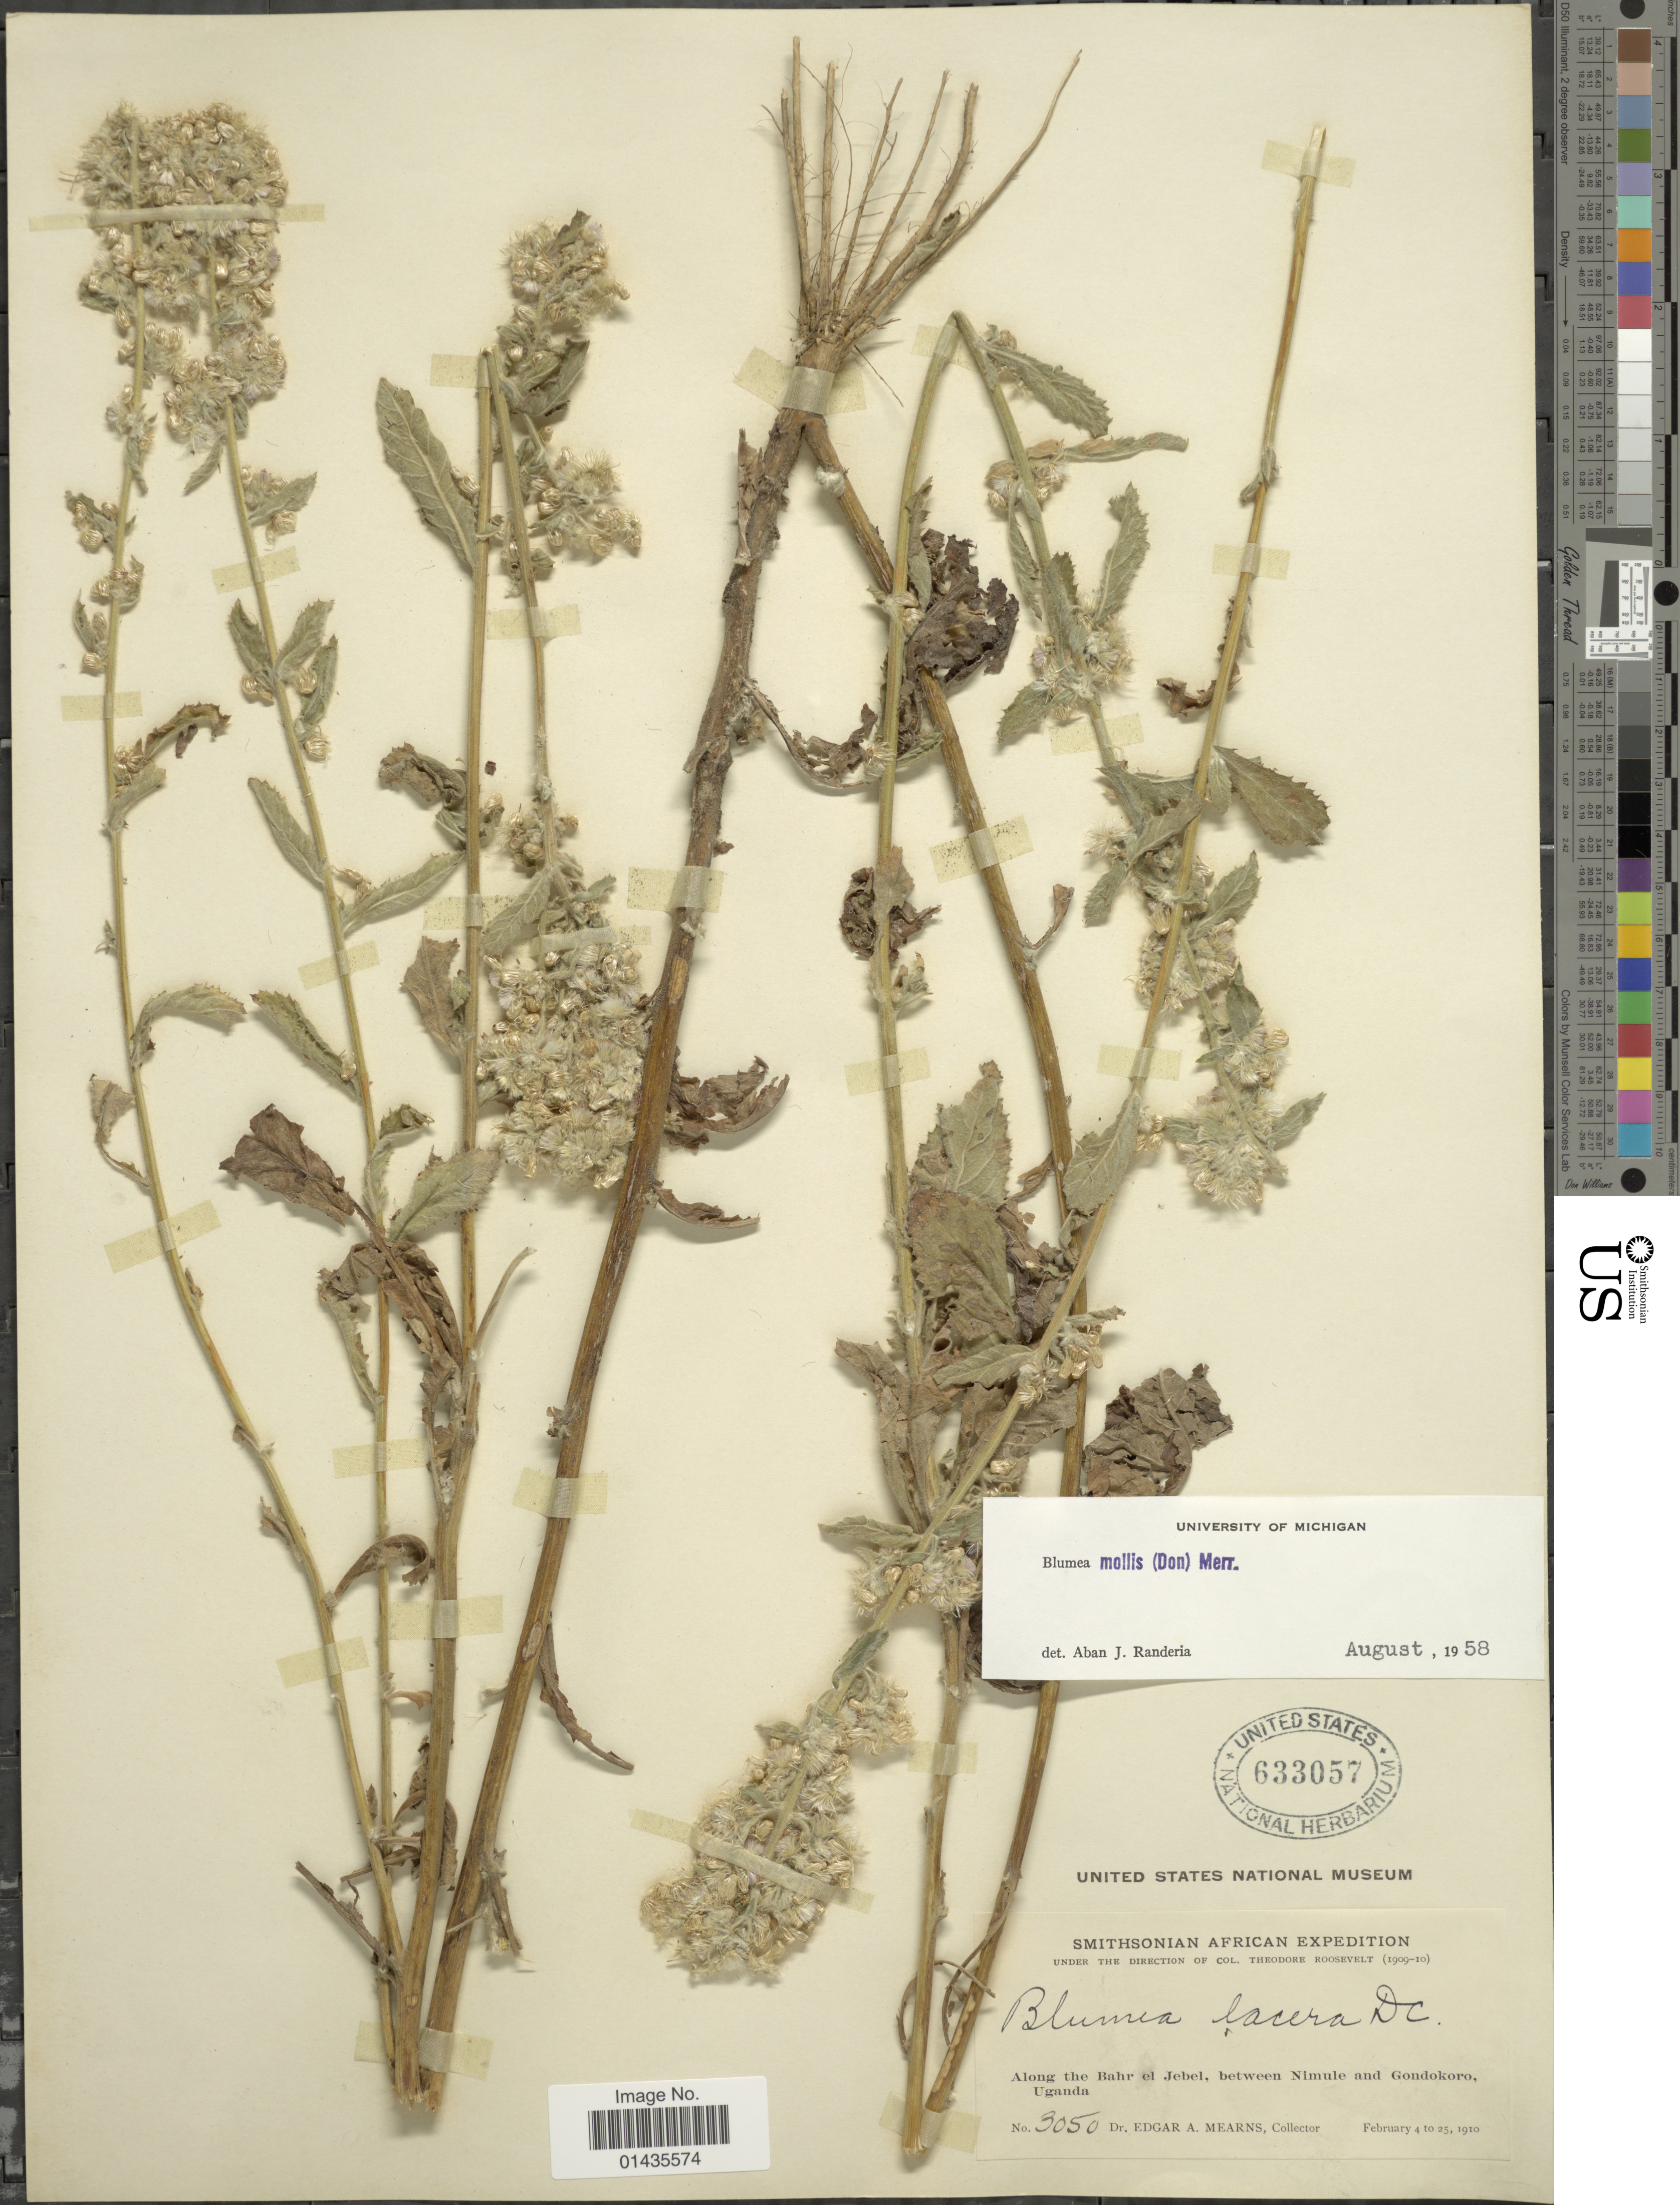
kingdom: Plantae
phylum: Tracheophyta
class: Magnoliopsida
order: Asterales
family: Asteraceae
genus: Blumea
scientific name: Blumea mollis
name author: (D. Don) Merr.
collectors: E. A. Mearns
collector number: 3050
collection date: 1910-02-04/1910-02-25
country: Uganda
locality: Africa, along the Bahr el Jebel, between Nimule and Gondokoro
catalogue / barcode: US 633057